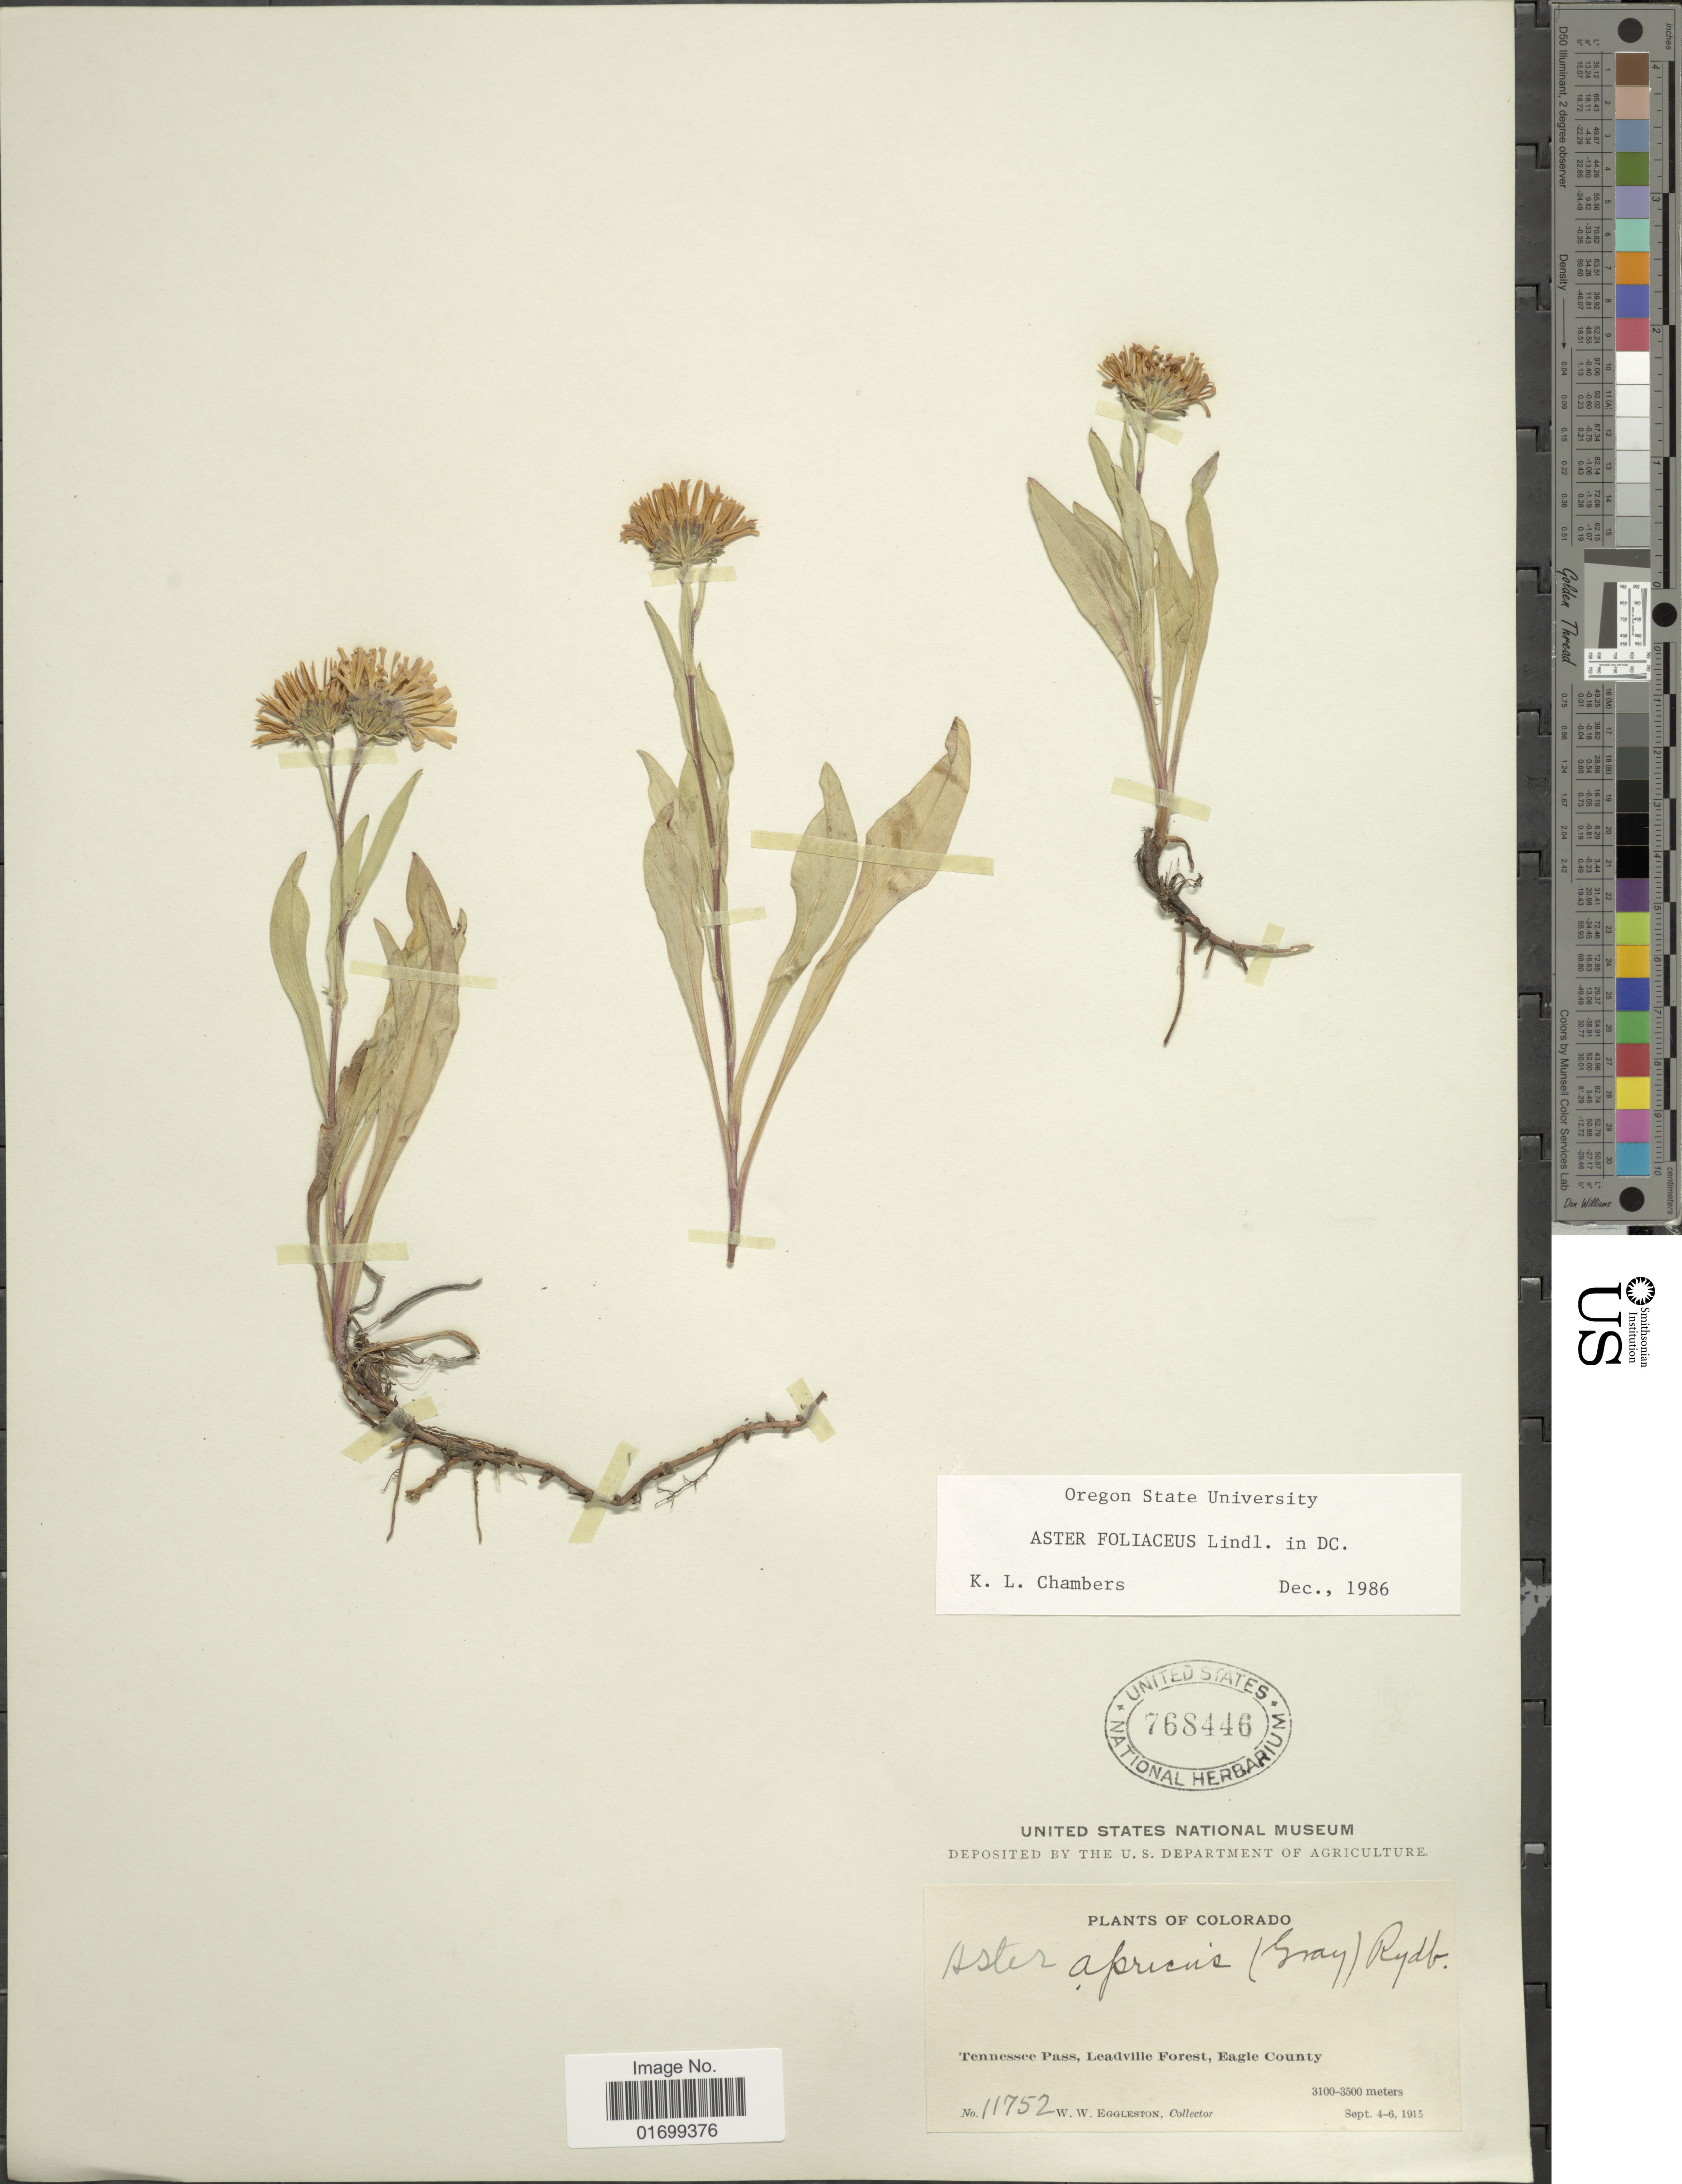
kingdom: Plantae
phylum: Tracheophyta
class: Magnoliopsida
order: Asterales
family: Asteraceae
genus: Symphyotrichum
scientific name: Symphyotrichum foliaceum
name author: (Lindl. ex DC.) G.L. Nesom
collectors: W. W. Eggleston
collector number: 11752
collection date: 1915-09-04/1915-09-06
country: United States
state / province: Colorado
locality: Tennessee Pass, Leadville Forest, Eagle County.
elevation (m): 3100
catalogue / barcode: US 768446